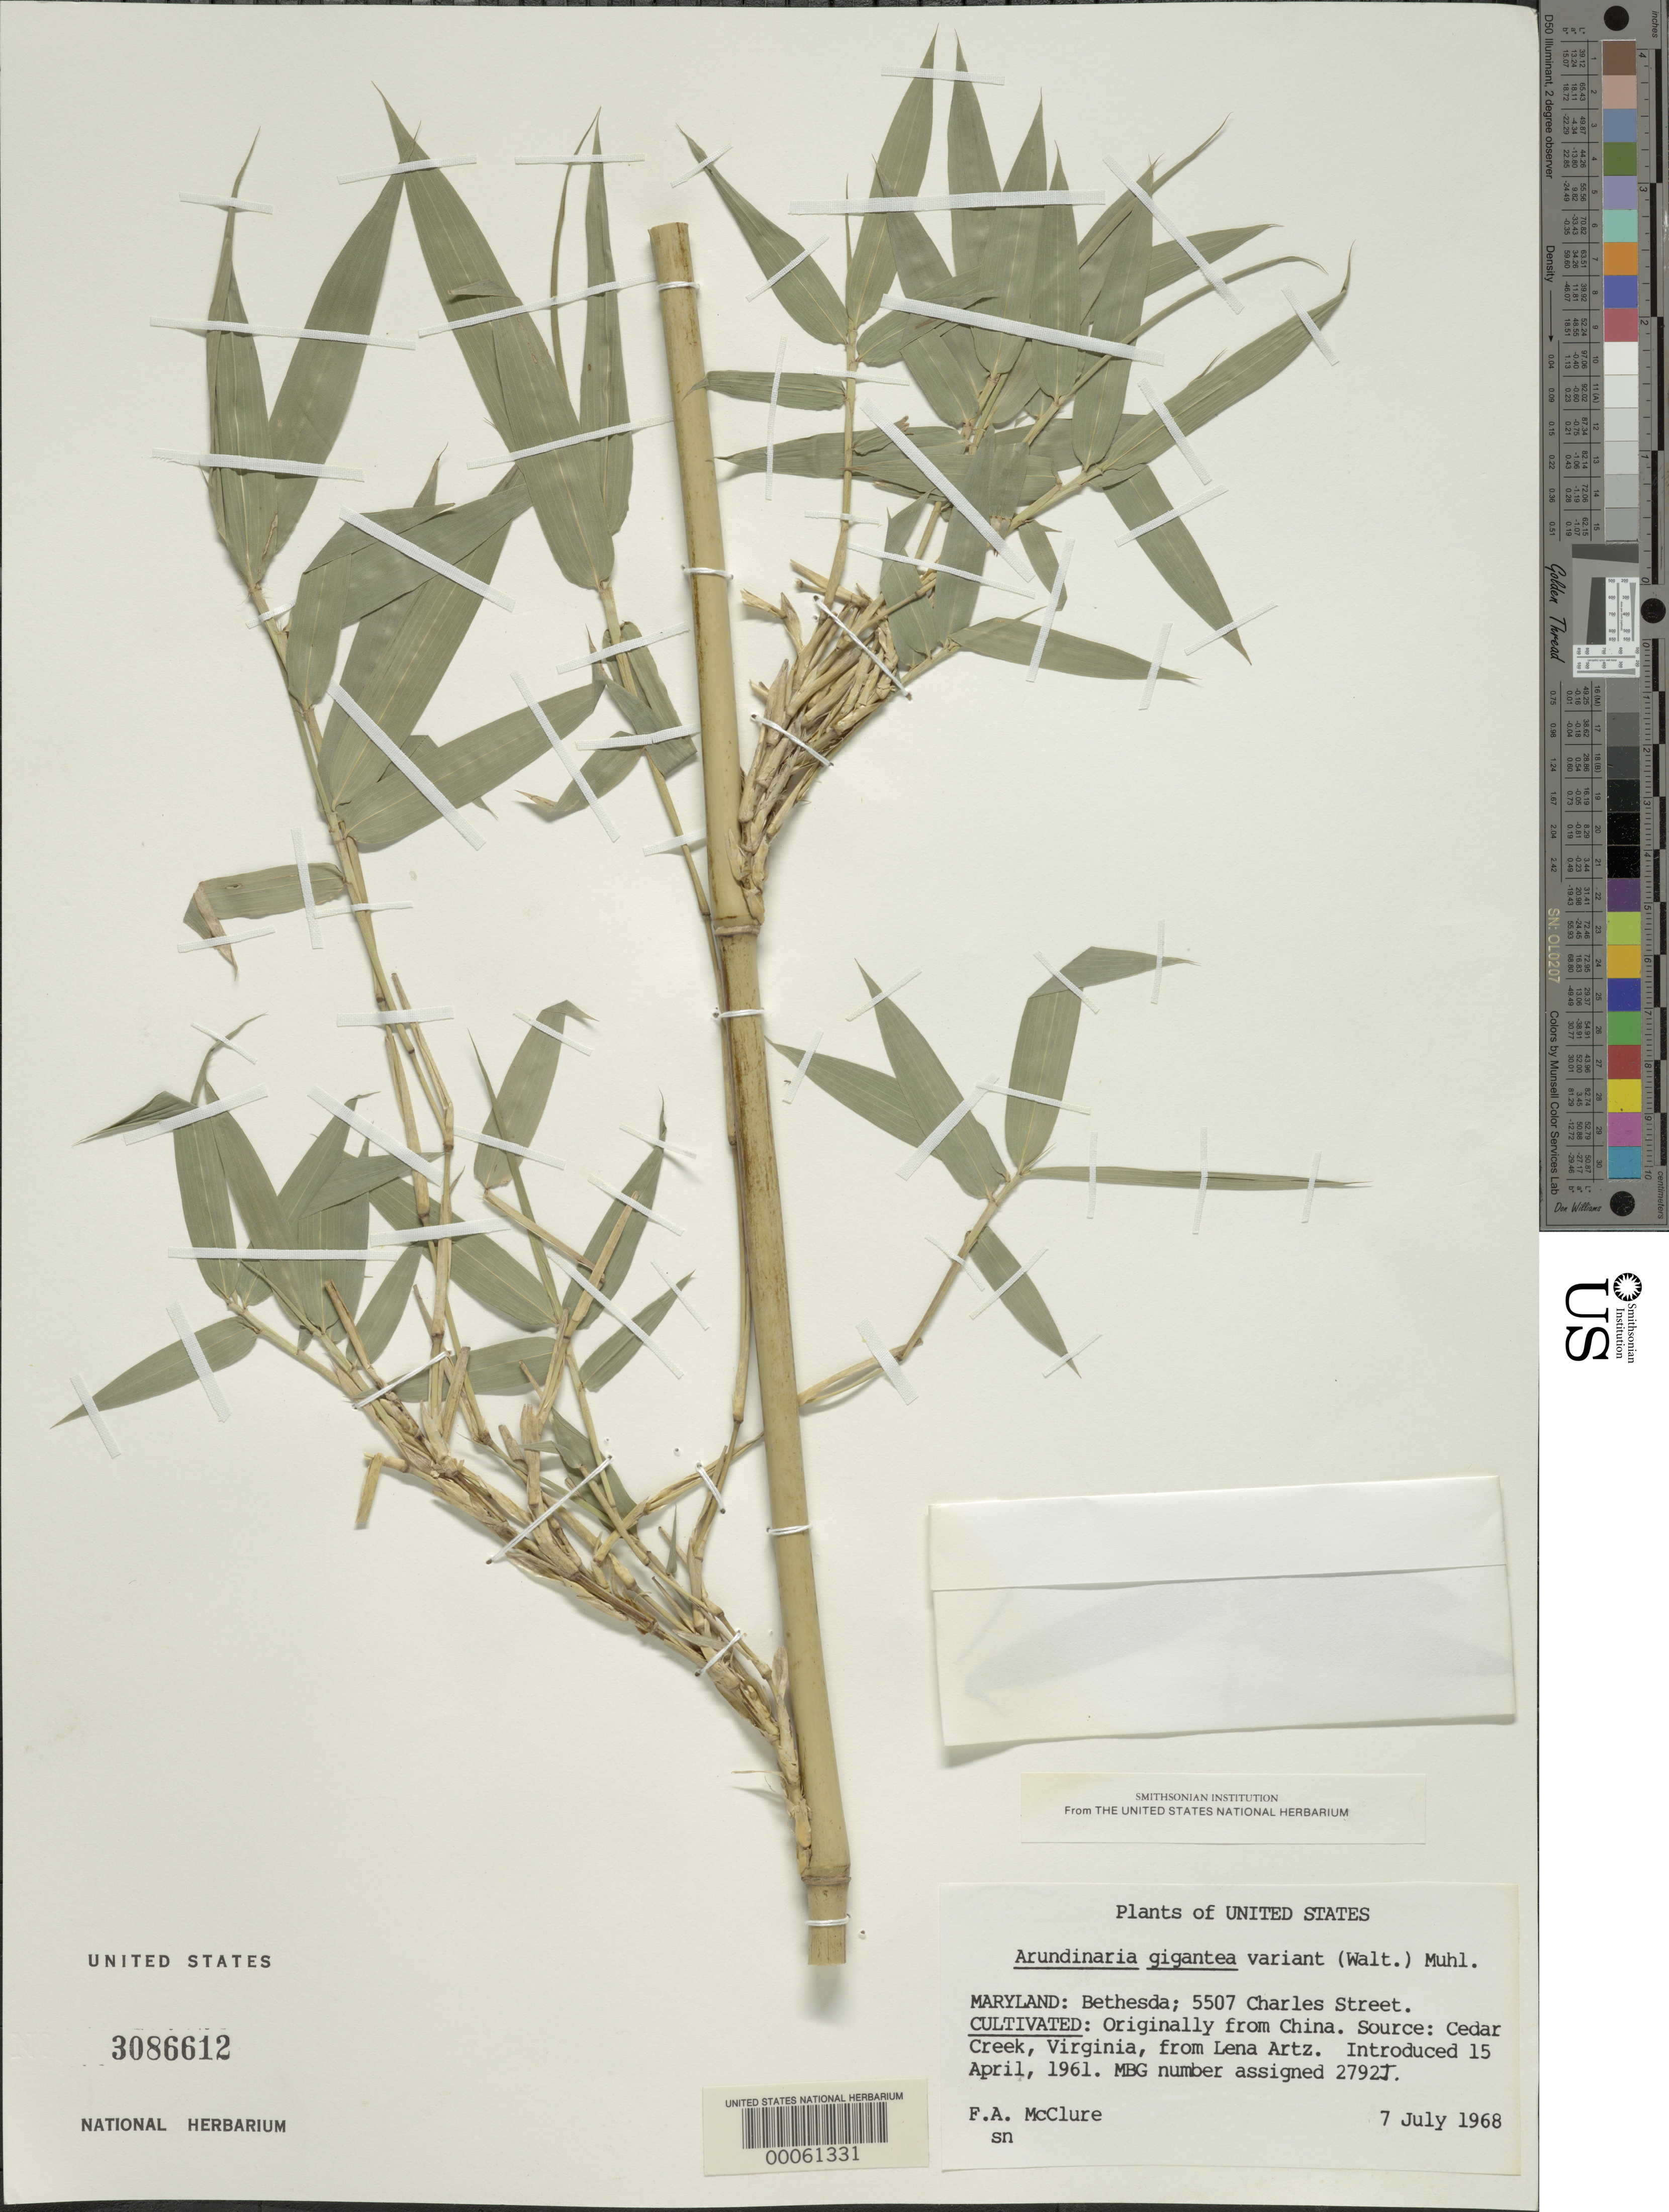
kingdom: Plantae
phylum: Tracheophyta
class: Liliopsida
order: Poales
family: Poaceae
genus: Arundinaria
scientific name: Arundinaria gigantea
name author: (Walter) Muhl.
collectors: F. A. McClure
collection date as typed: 07 Jul 1968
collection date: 1968-07-07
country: United States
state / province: Maryland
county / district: Montgomery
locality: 5507 Charles Street, Bethesda (McClure's garden)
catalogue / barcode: US 3086612